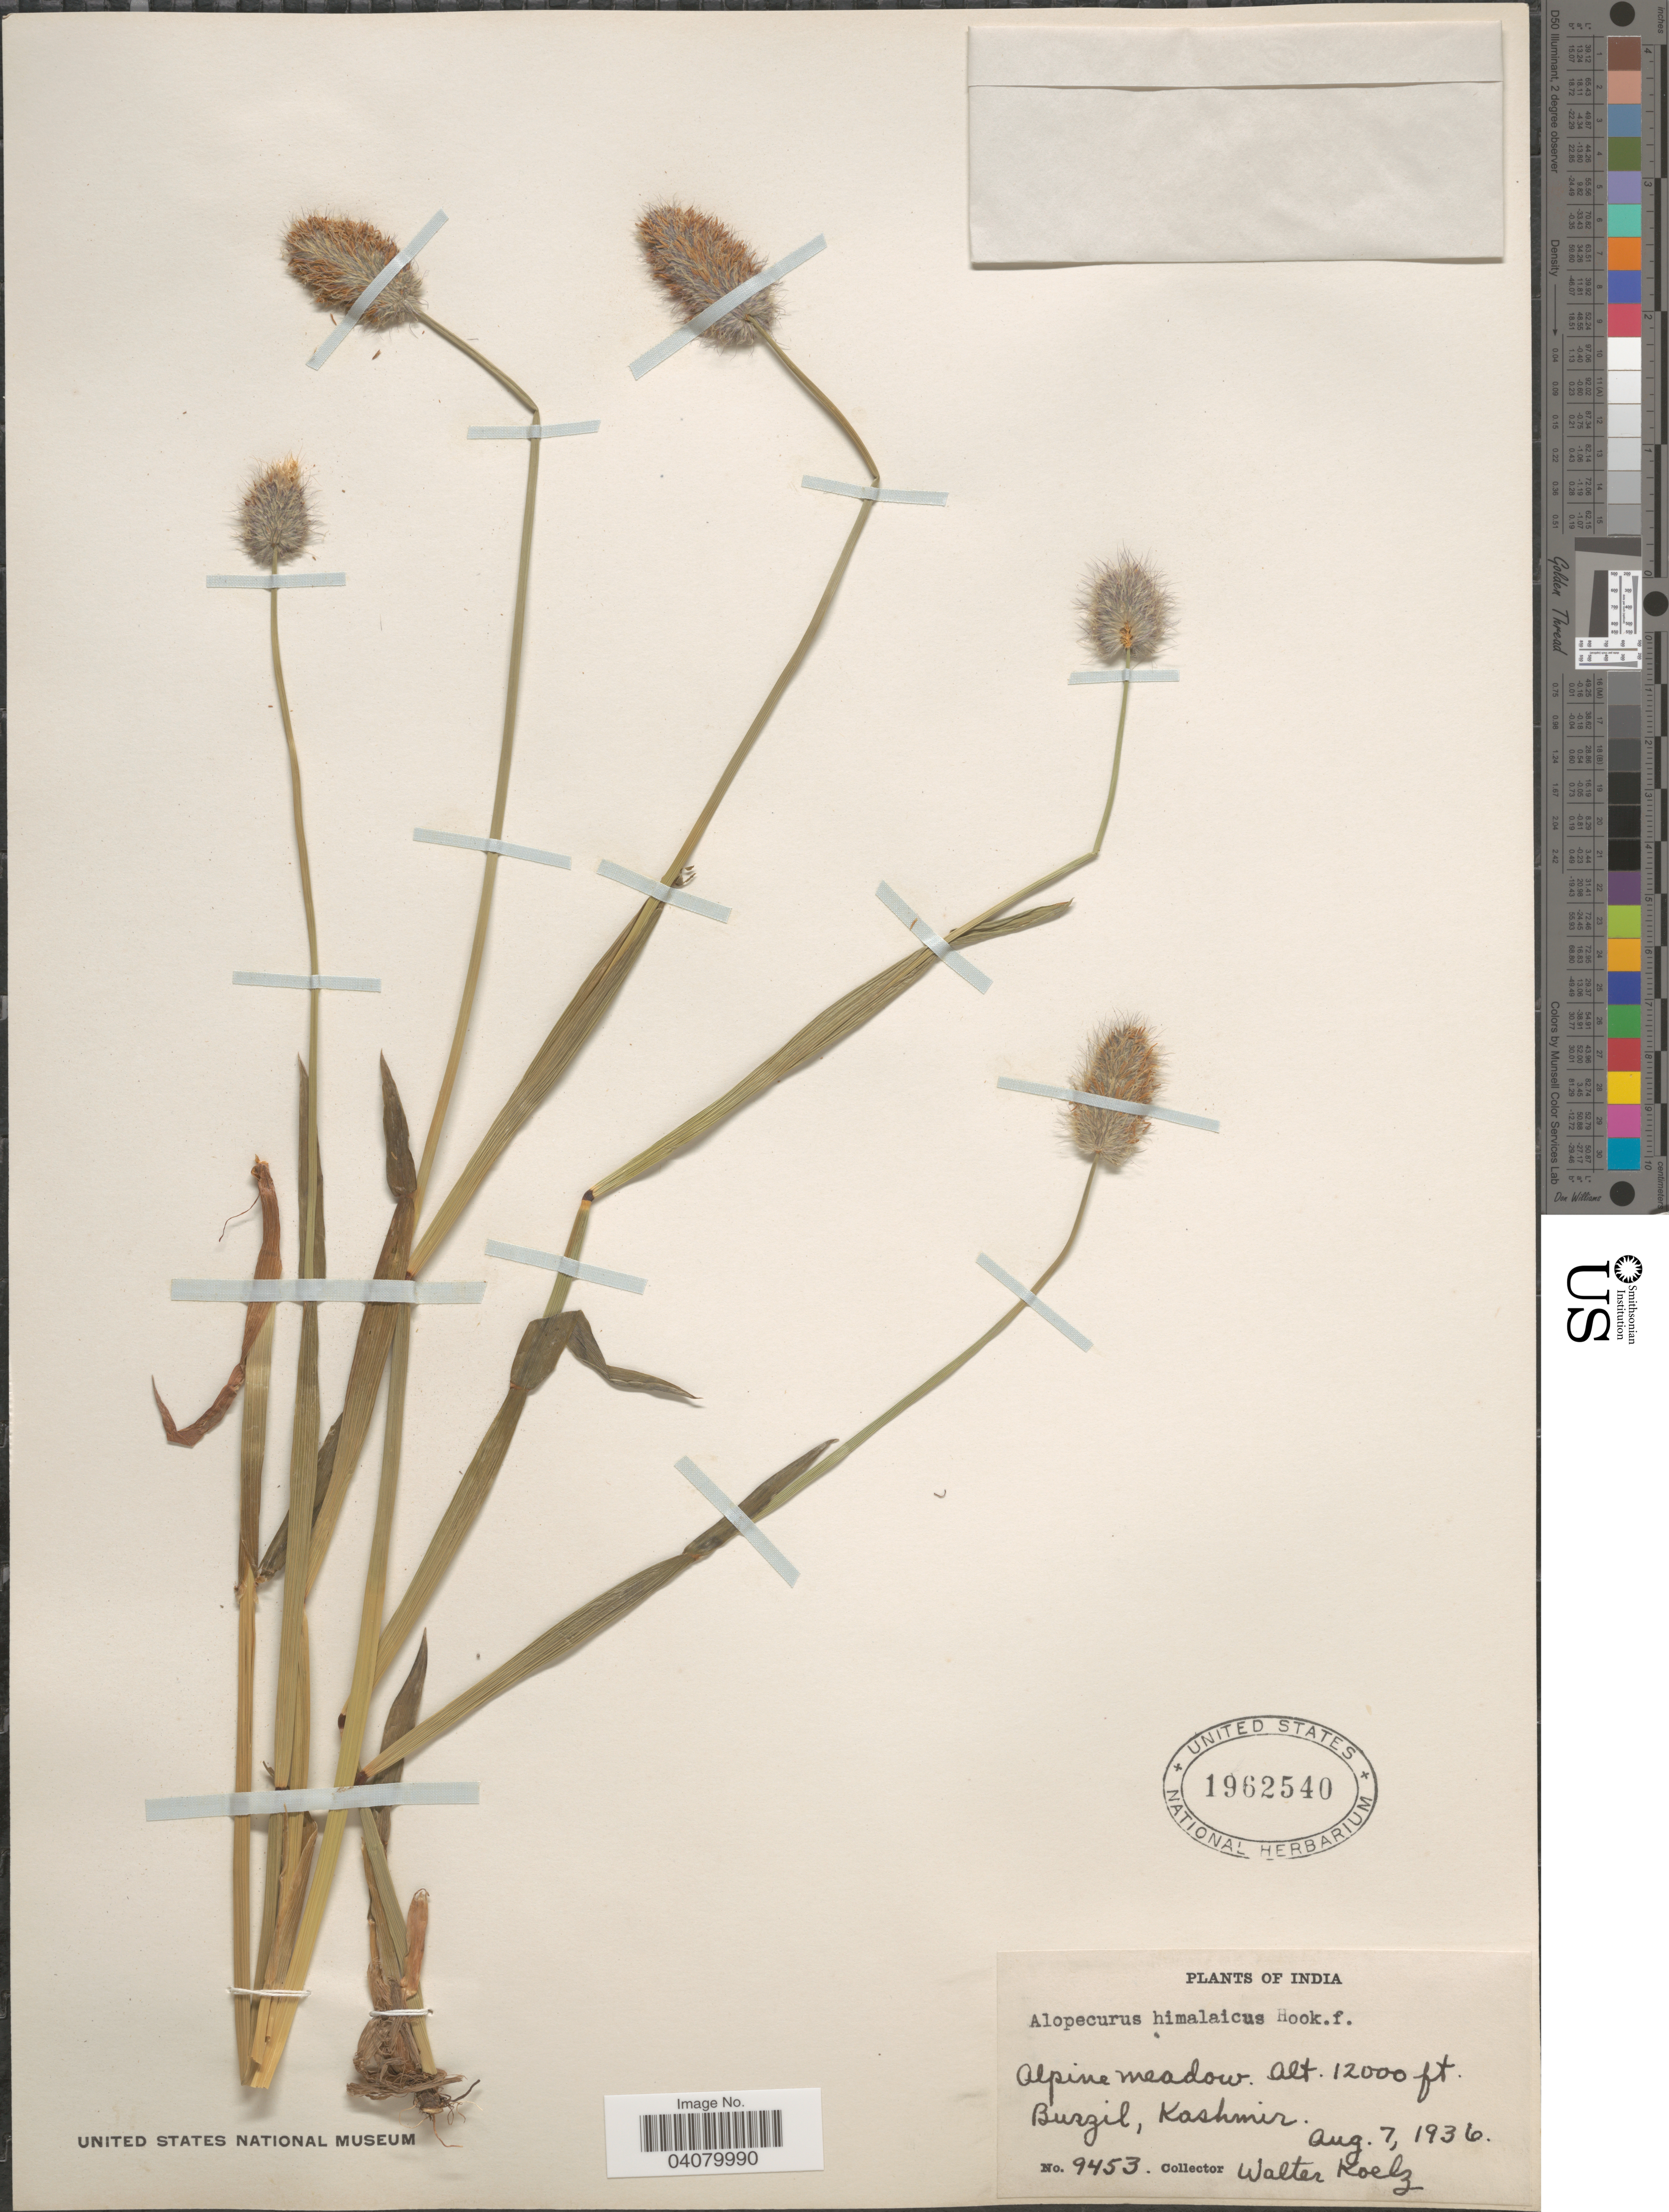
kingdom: Plantae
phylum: Tracheophyta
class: Liliopsida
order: Poales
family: Poaceae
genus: Alopecurus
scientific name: Alopecurus himalaicus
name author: Hook. f.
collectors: W. N. Koelz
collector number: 9453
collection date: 1936-08-07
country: India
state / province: Jammu and Kashmir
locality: Alpine meadow. Buzzil, Kashmir.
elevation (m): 3658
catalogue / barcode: US 1962540